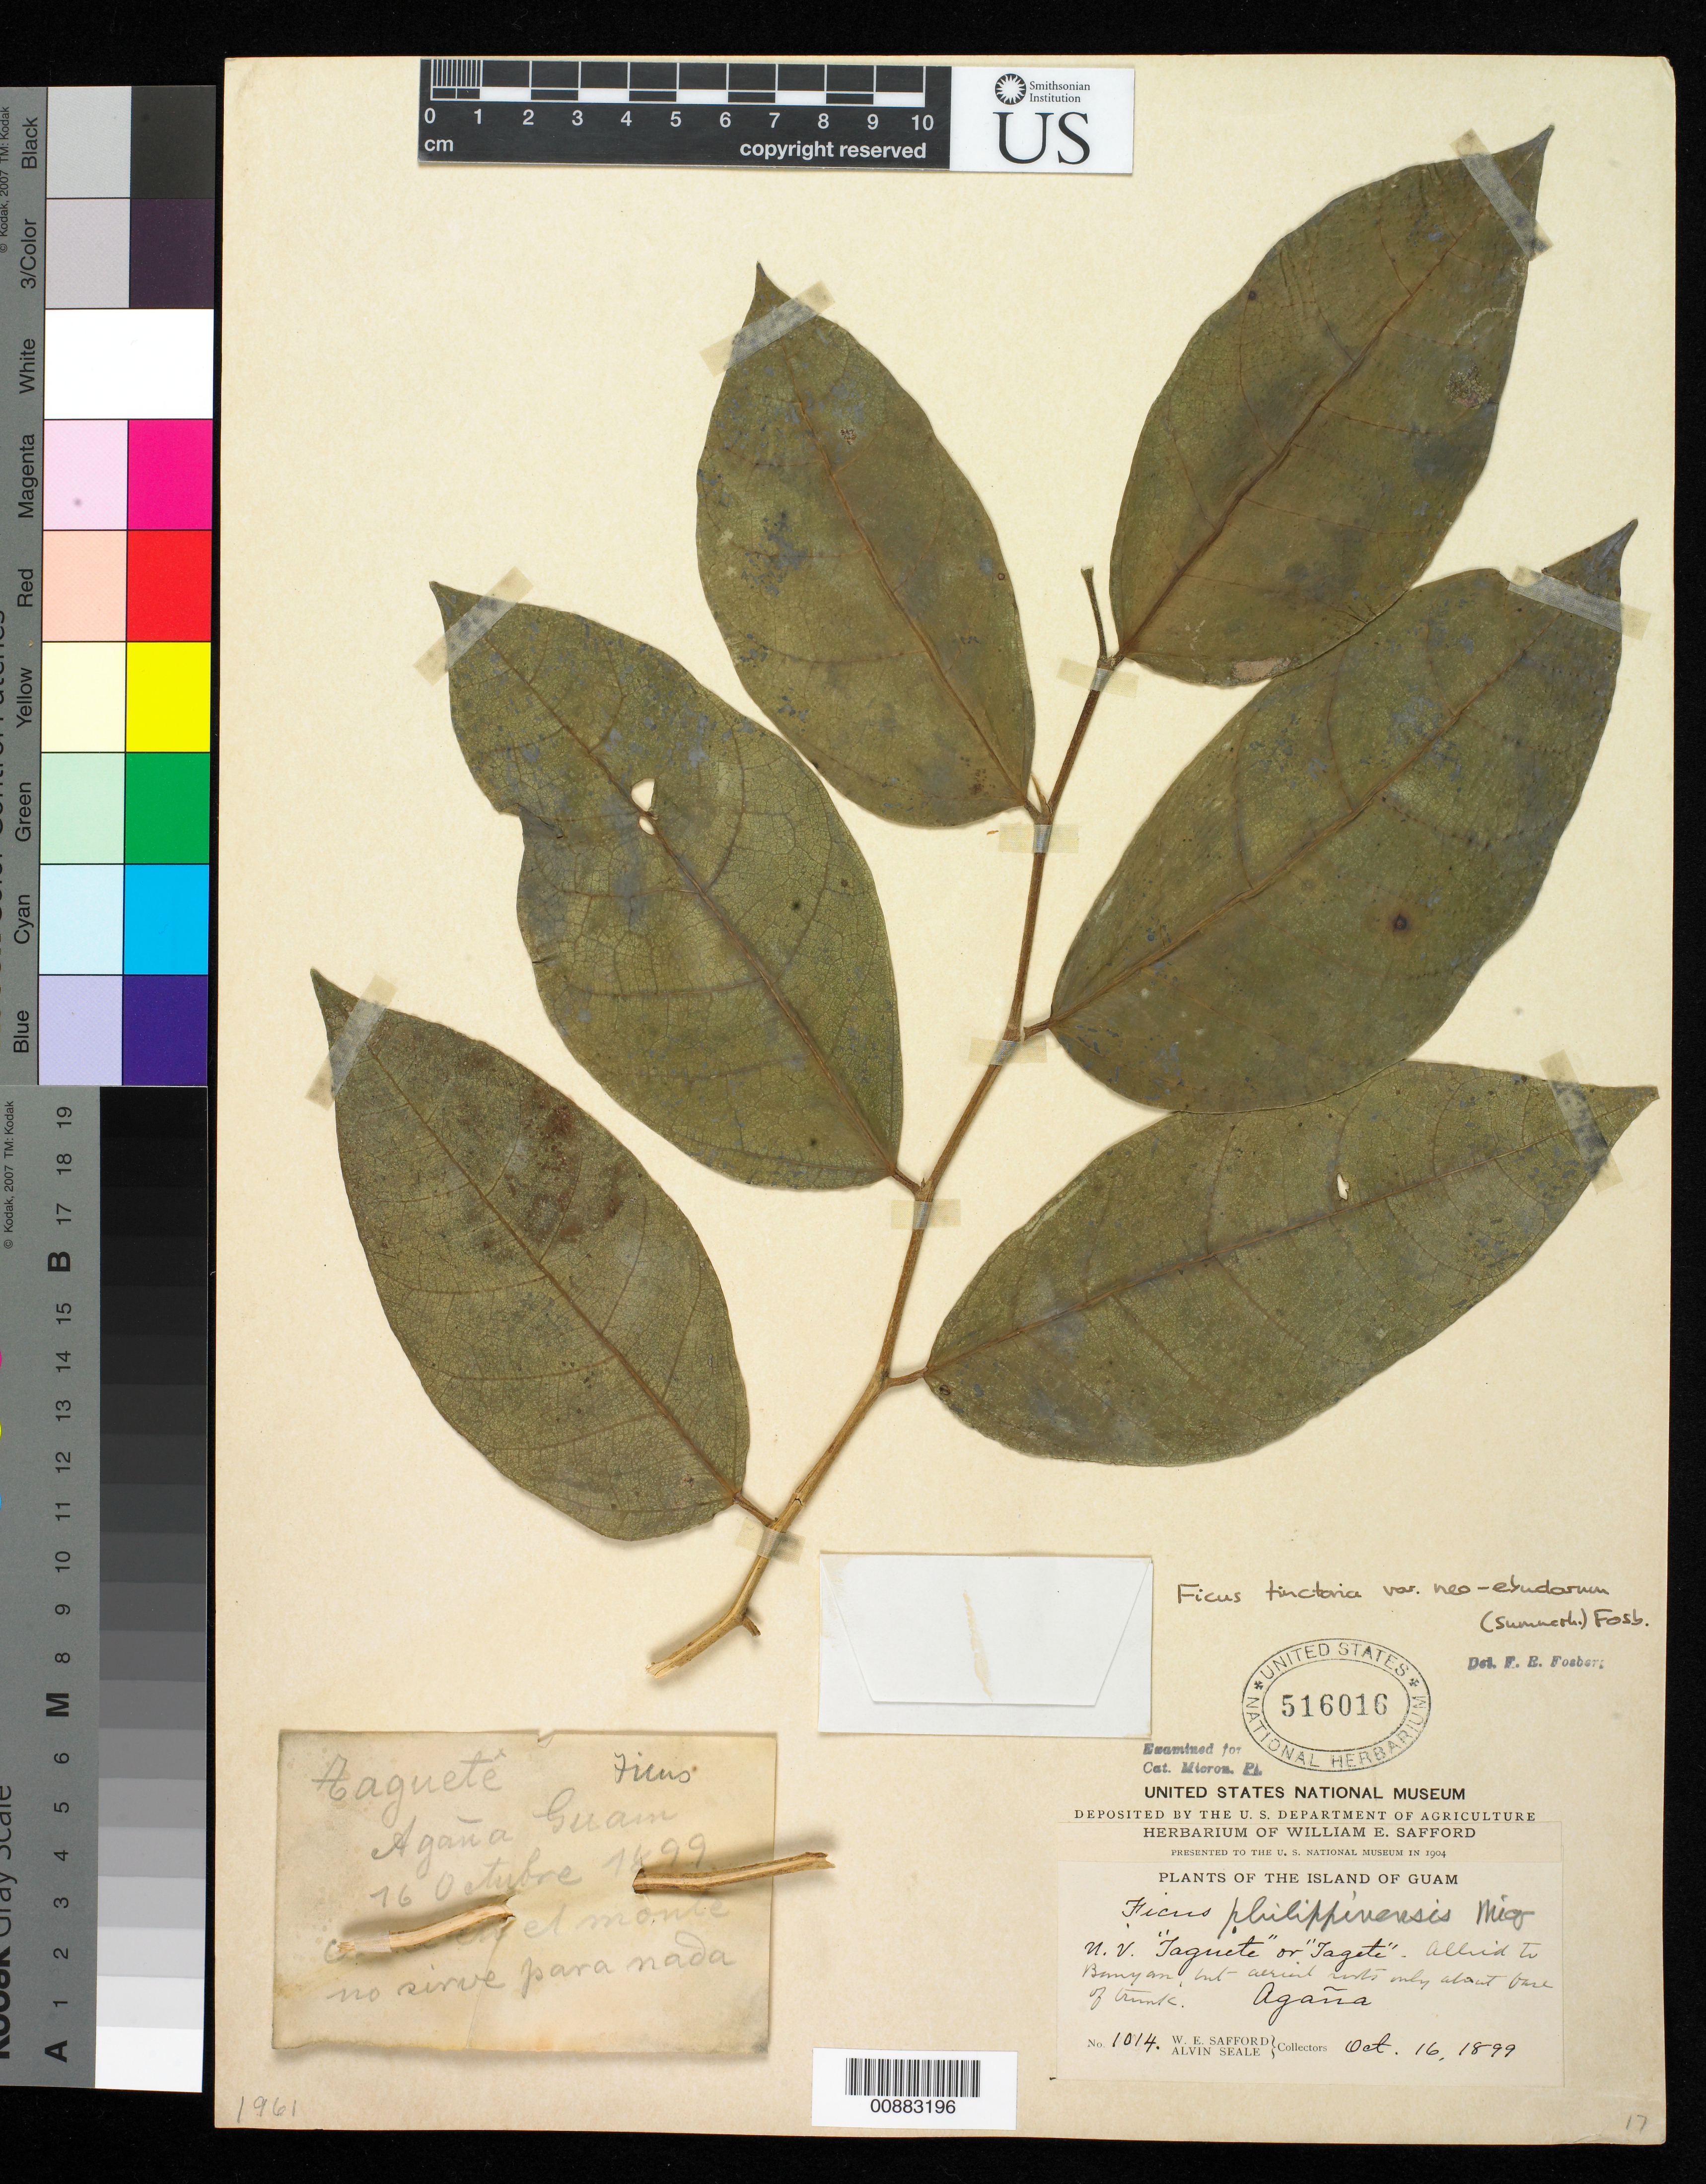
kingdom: Plantae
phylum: Tracheophyta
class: Magnoliopsida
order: Rosales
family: Moraceae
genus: Ficus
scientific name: Ficus tinctoria var. neoebudarum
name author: (Summerh.) Fosberg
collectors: W. E. Safford & A. Seale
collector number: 1014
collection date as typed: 16 Oct 1899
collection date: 1899-10-16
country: Guam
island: Guam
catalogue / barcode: US 516016